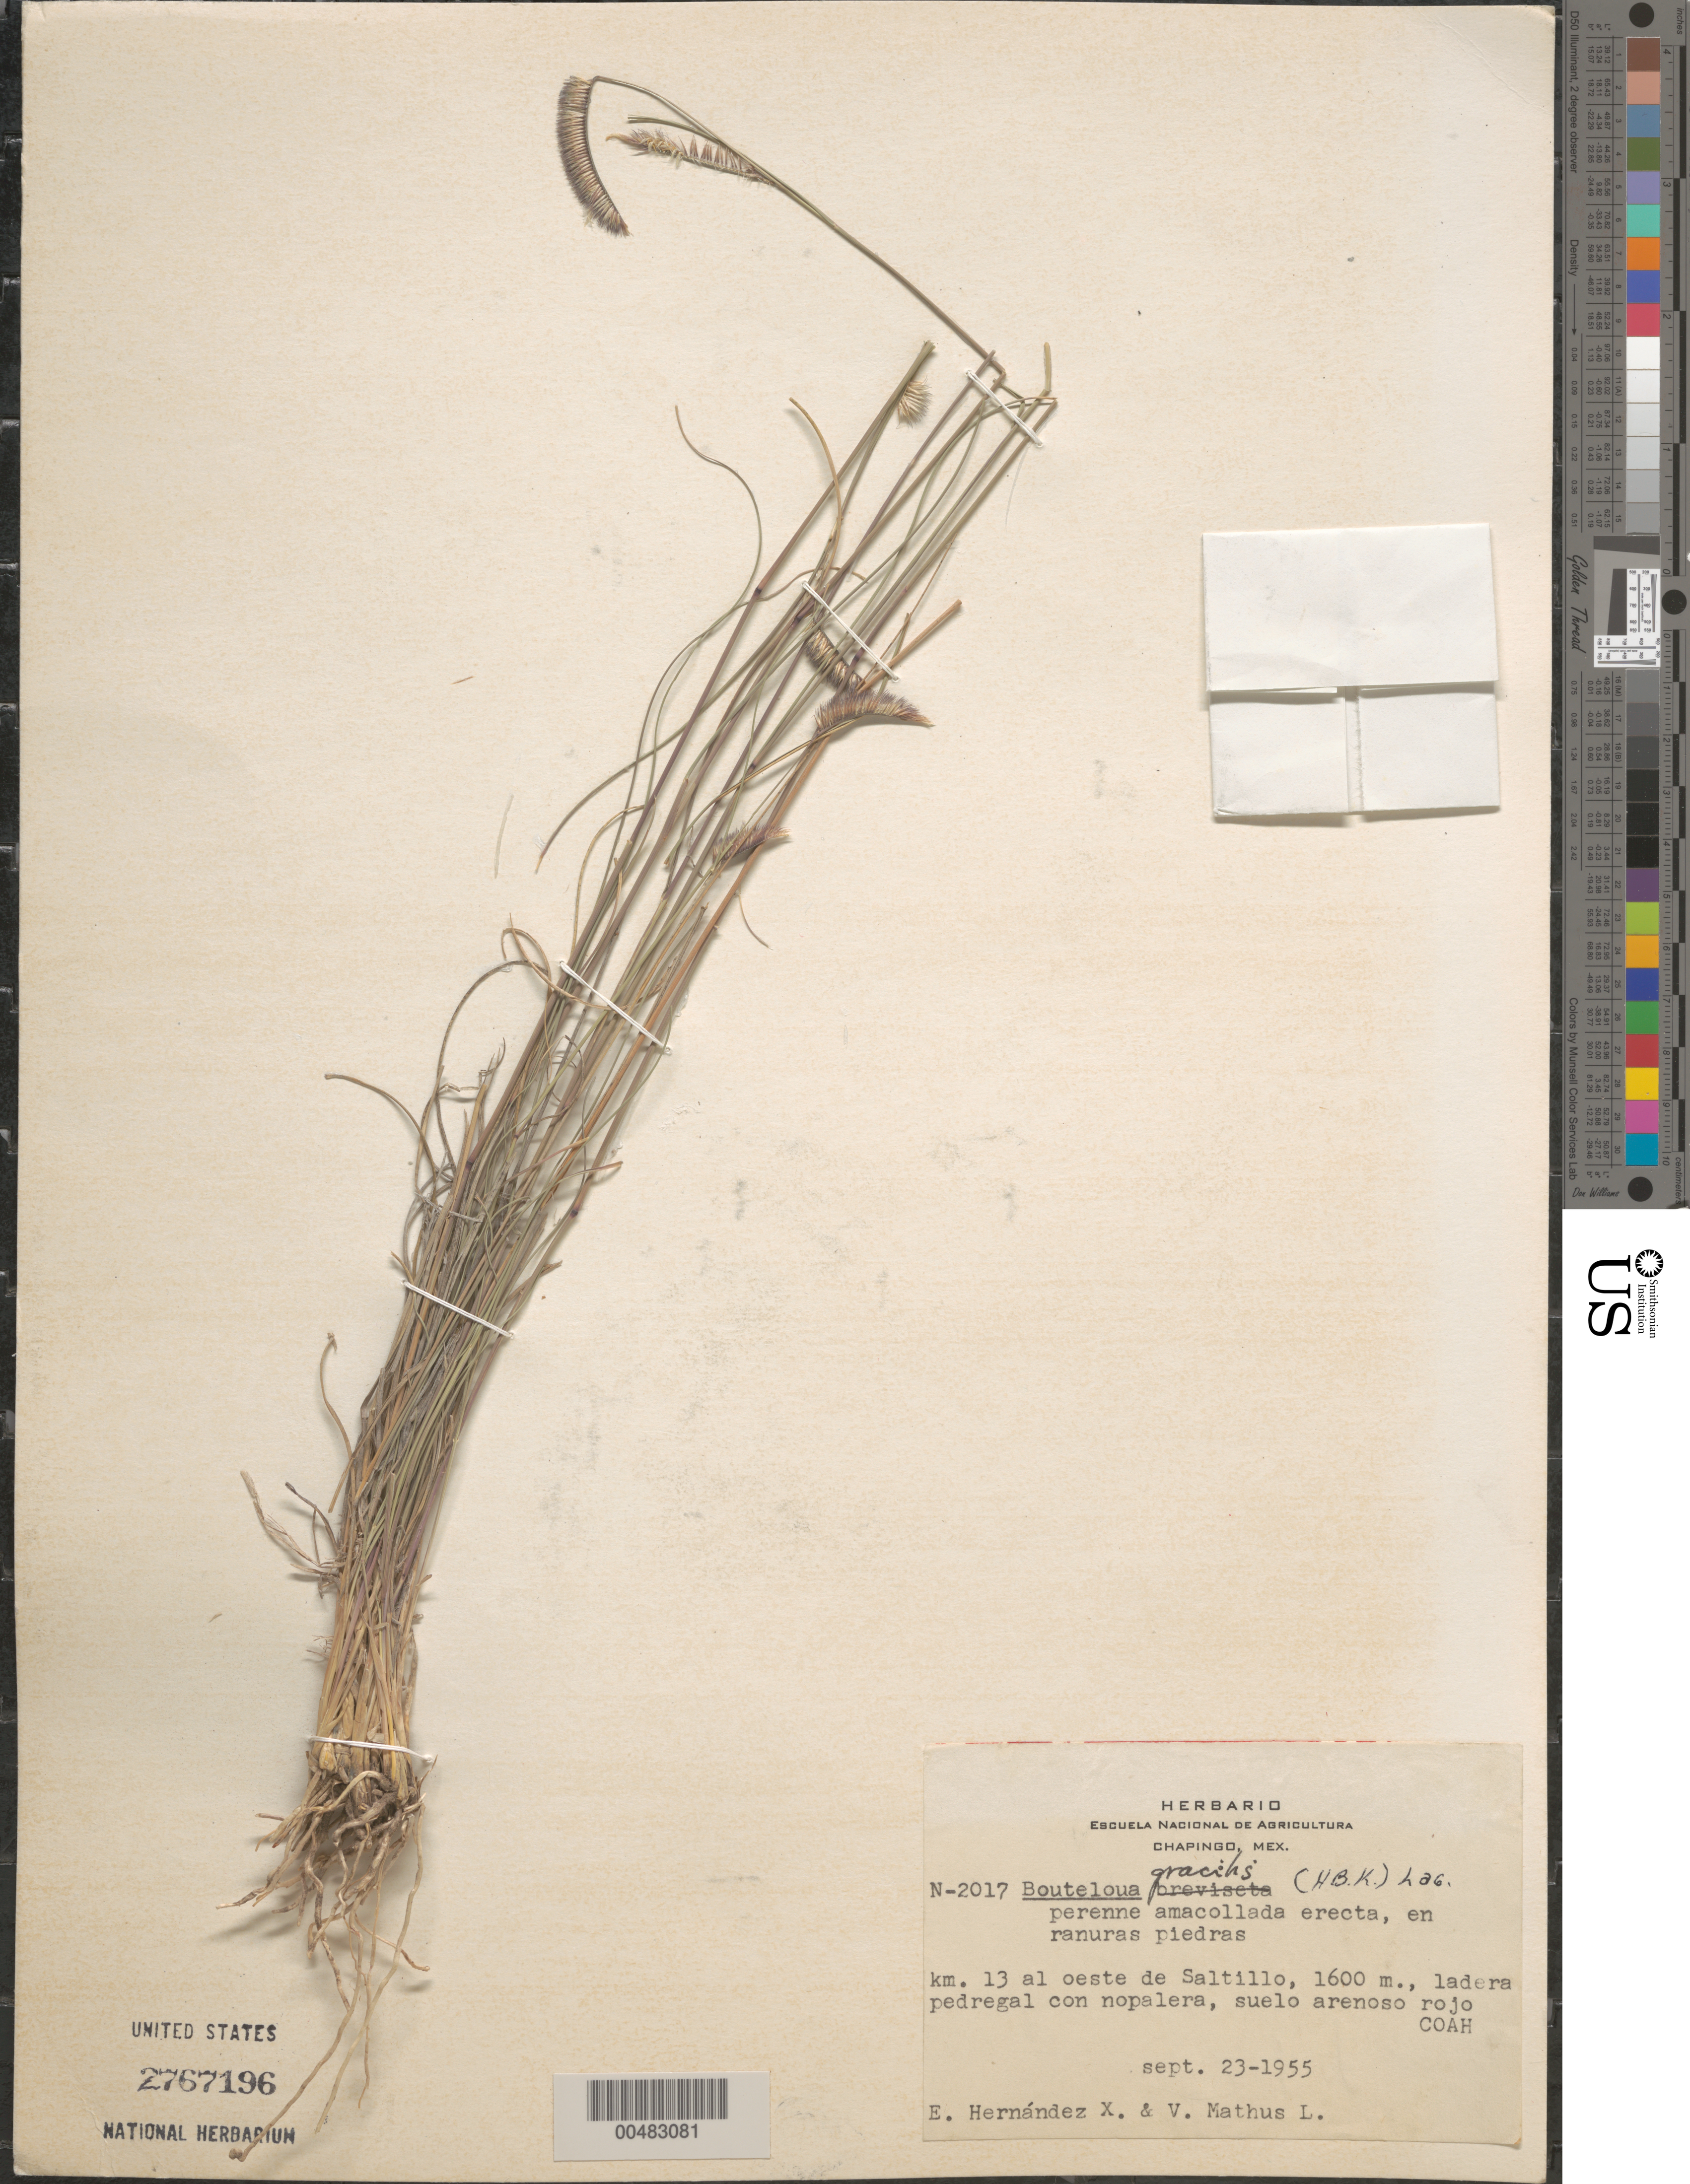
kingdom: Plantae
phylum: Tracheophyta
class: Liliopsida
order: Poales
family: Poaceae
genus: Bouteloua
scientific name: Bouteloua gracilis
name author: (Kunth) Lag. ex Griffiths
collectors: E. I. Hernández-X. & V. Mathus L.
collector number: N-2017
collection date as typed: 23 Sep 1955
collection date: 1955-09-23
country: Mexico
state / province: Coahuila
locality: Km 13 al oeste de Saltillo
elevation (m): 1600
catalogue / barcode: US 2767196